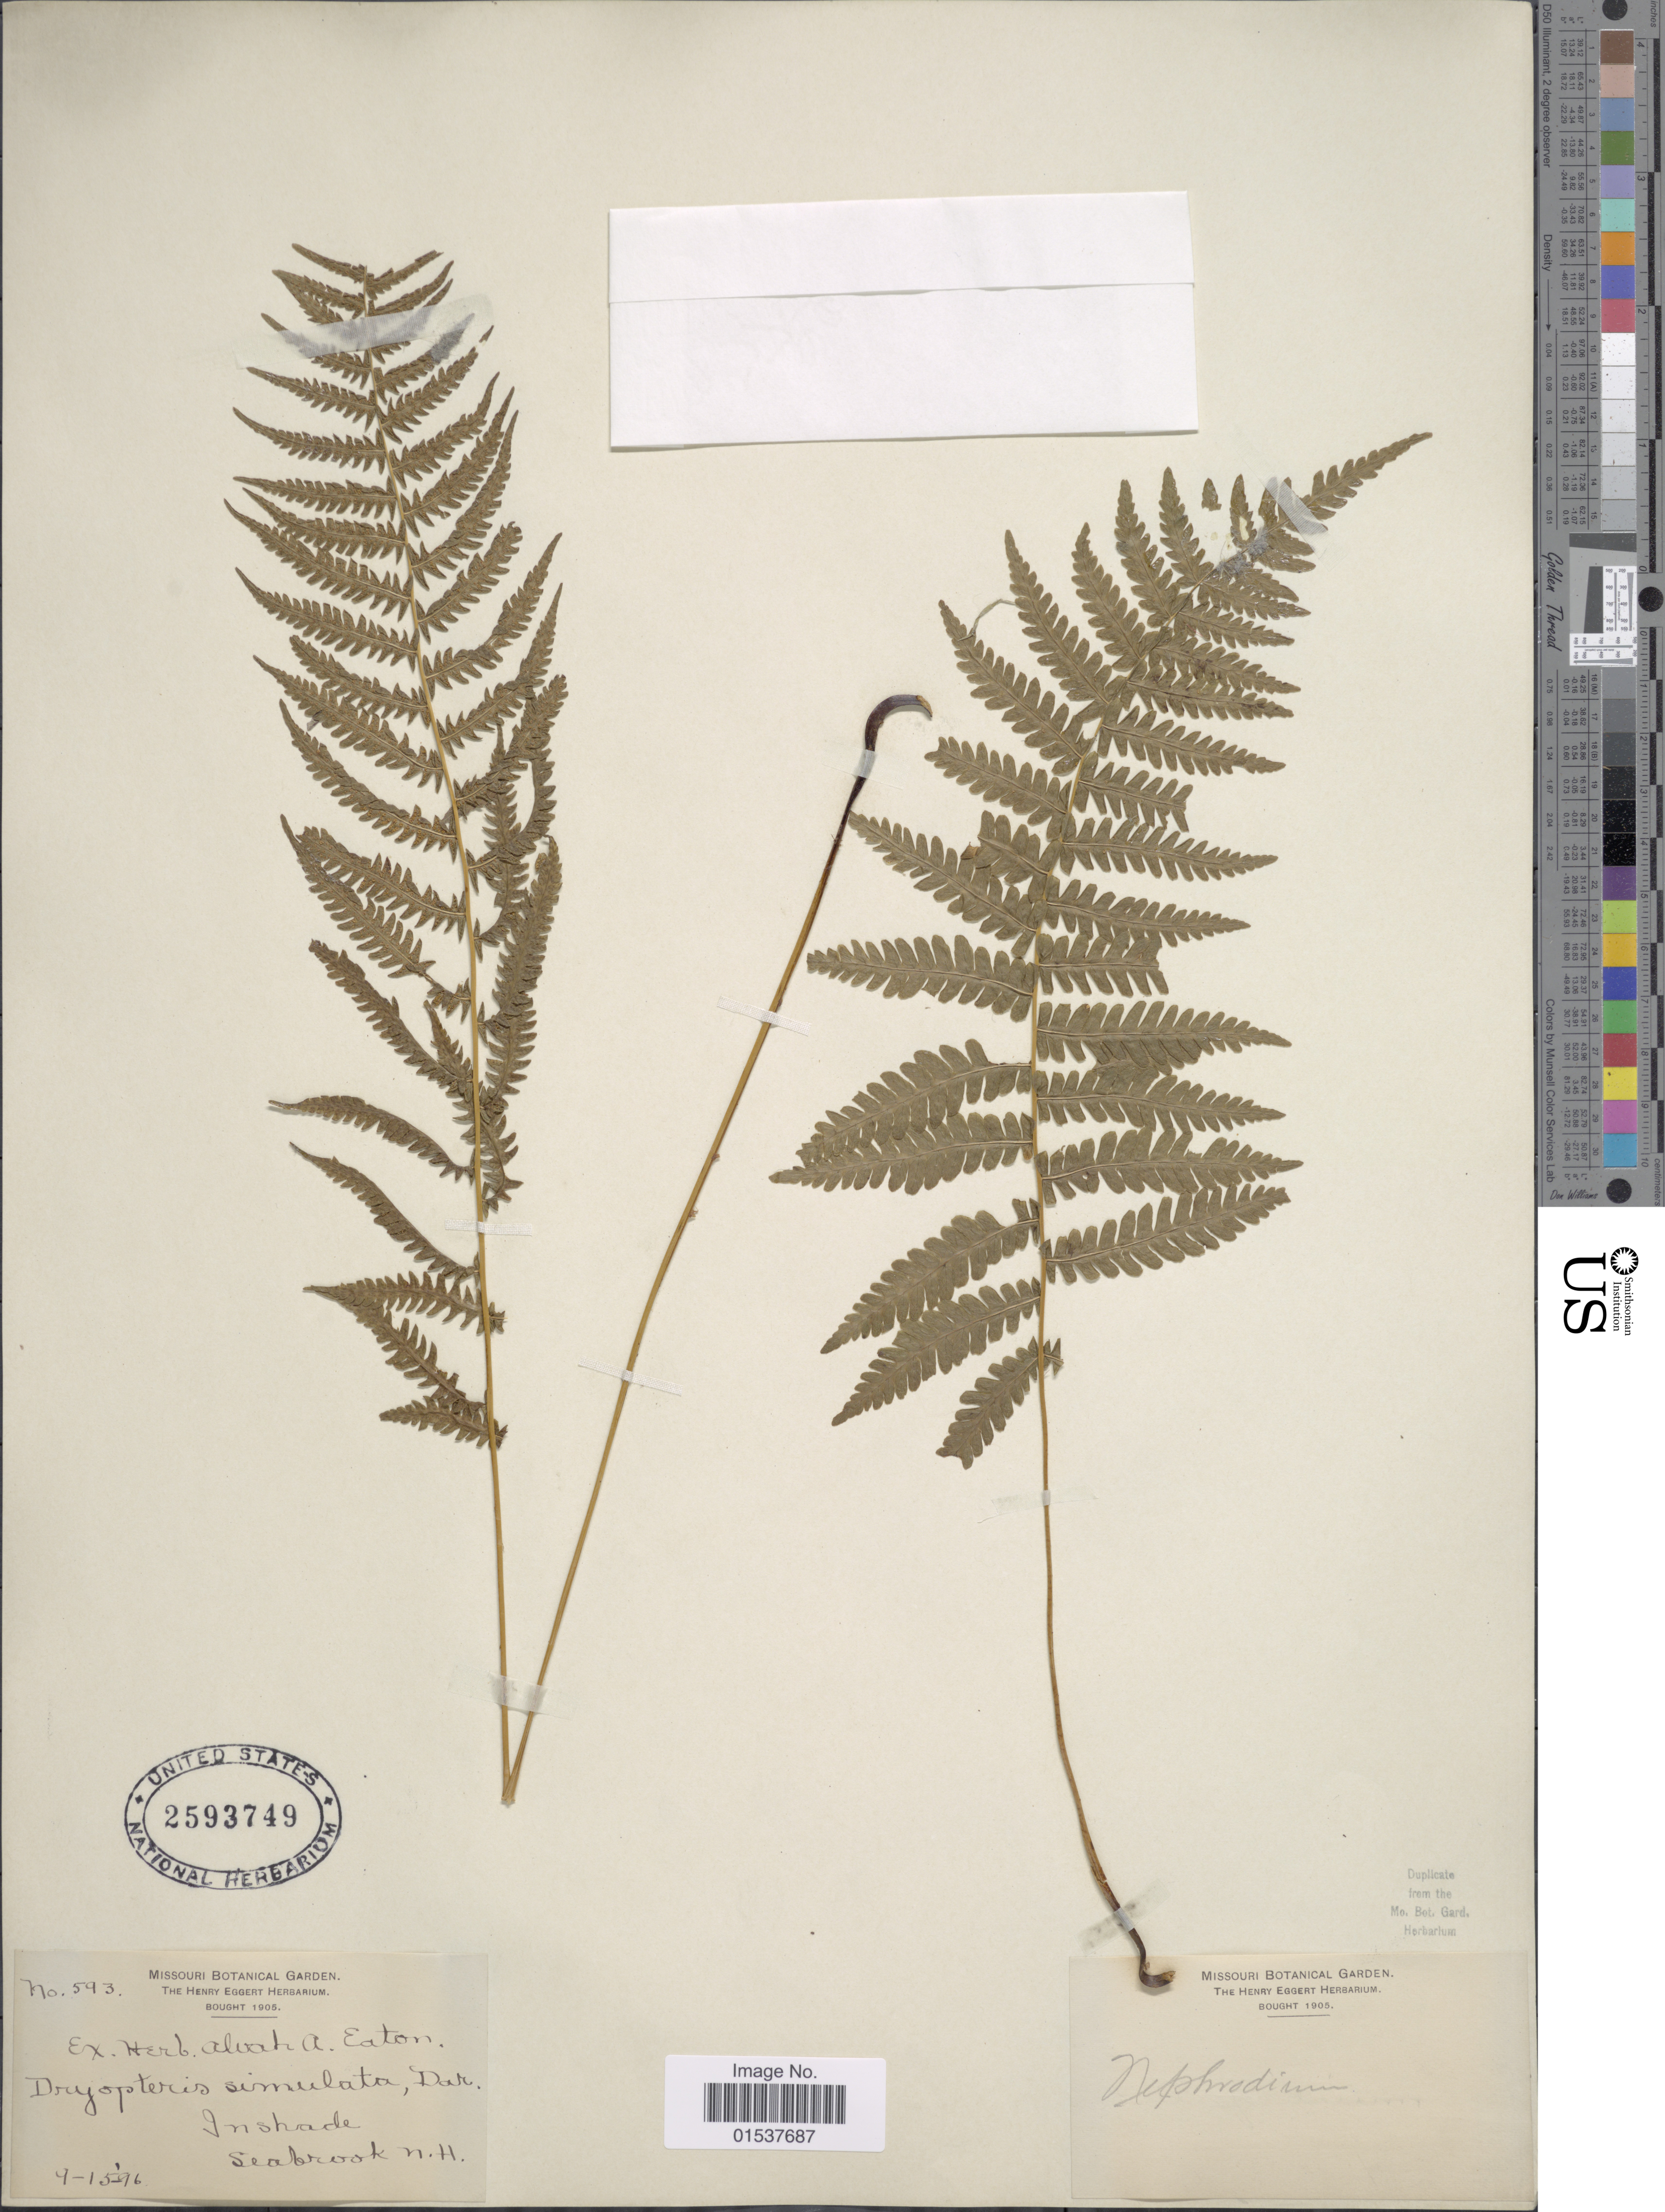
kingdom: Plantae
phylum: Tracheophyta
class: Polypodiopsida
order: Polypodiales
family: Thelypteridaceae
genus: Parathelypteris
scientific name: Parathelypteris simulata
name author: (Davenp.) Holttum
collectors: ex herb. Alvah A. Eaton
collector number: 593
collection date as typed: Transcribed d/m/y: 15/9/96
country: United States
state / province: New Hampshire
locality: In shade, Seabrook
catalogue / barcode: US 2593749